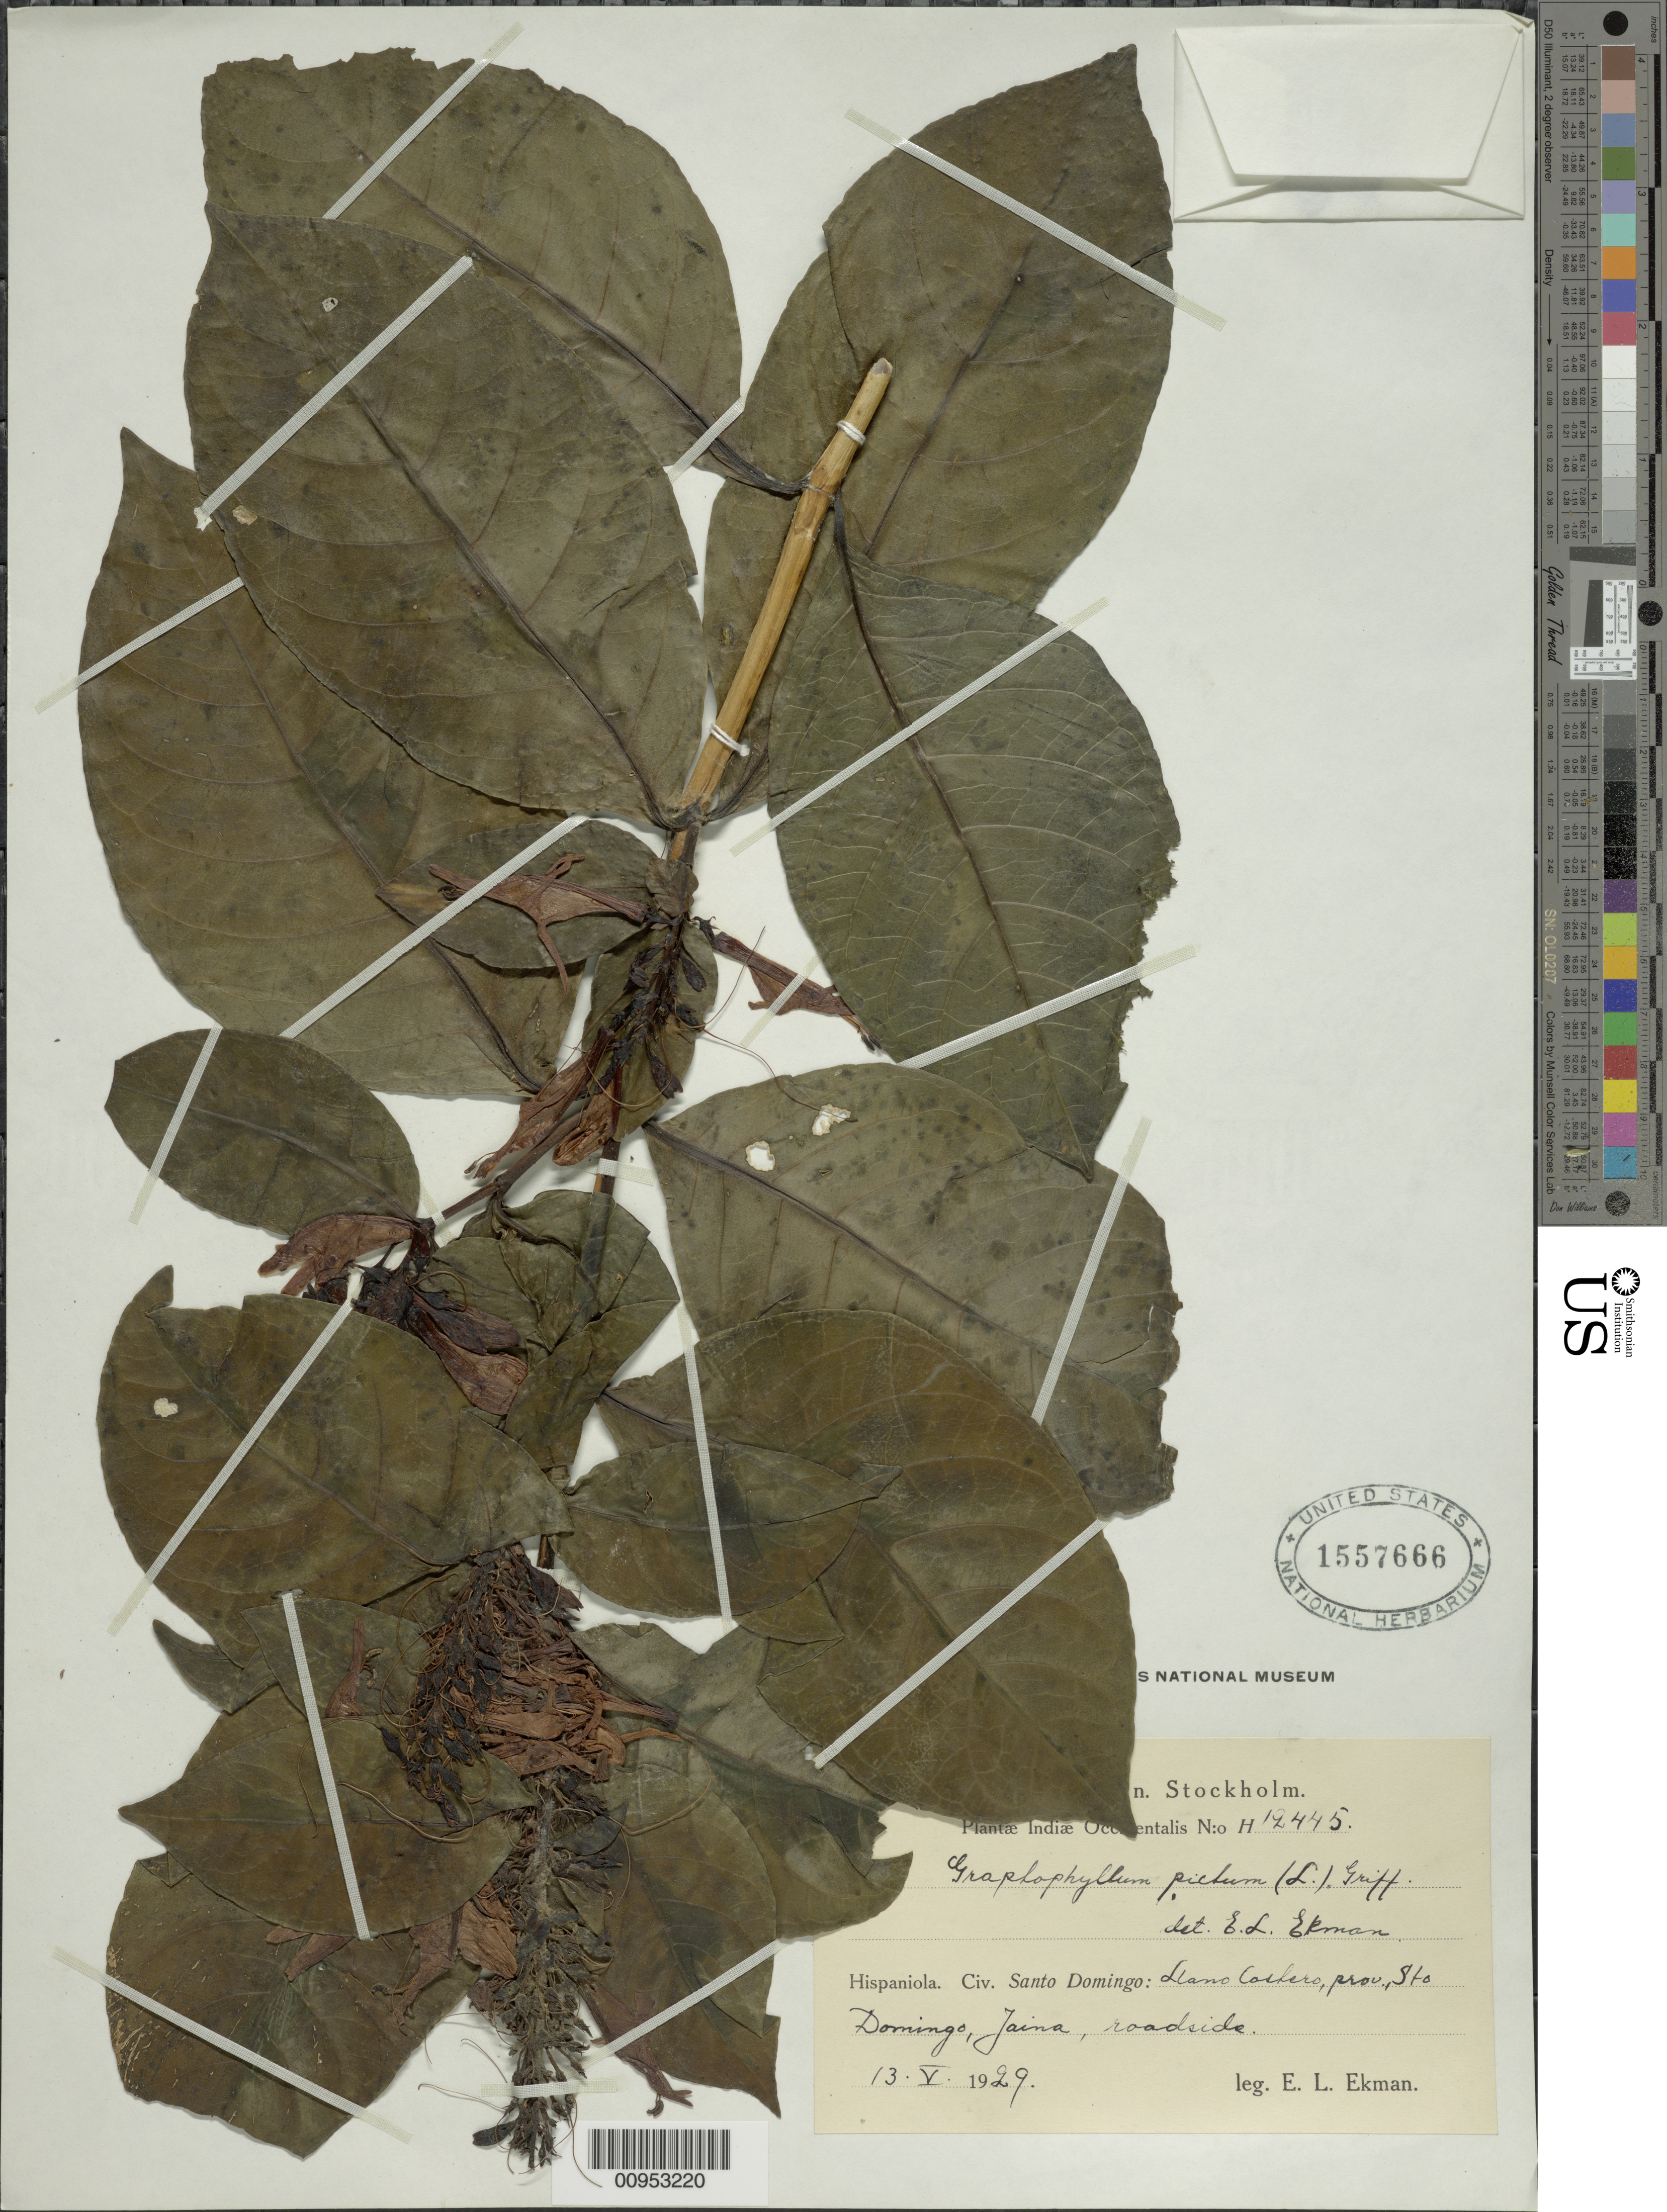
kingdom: Plantae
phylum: Tracheophyta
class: Magnoliopsida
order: Lamiales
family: Acanthaceae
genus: Graptophyllum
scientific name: Graptophyllum pictum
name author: (L.) Griff.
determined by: Ekman, E. L.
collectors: E. L. Ekman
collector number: H 12445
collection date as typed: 13 May 1929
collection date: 1929-05-13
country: Dominican Republic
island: Hispaniola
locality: Llano Costero, Jaina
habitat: Roadsides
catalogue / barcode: US 1557666